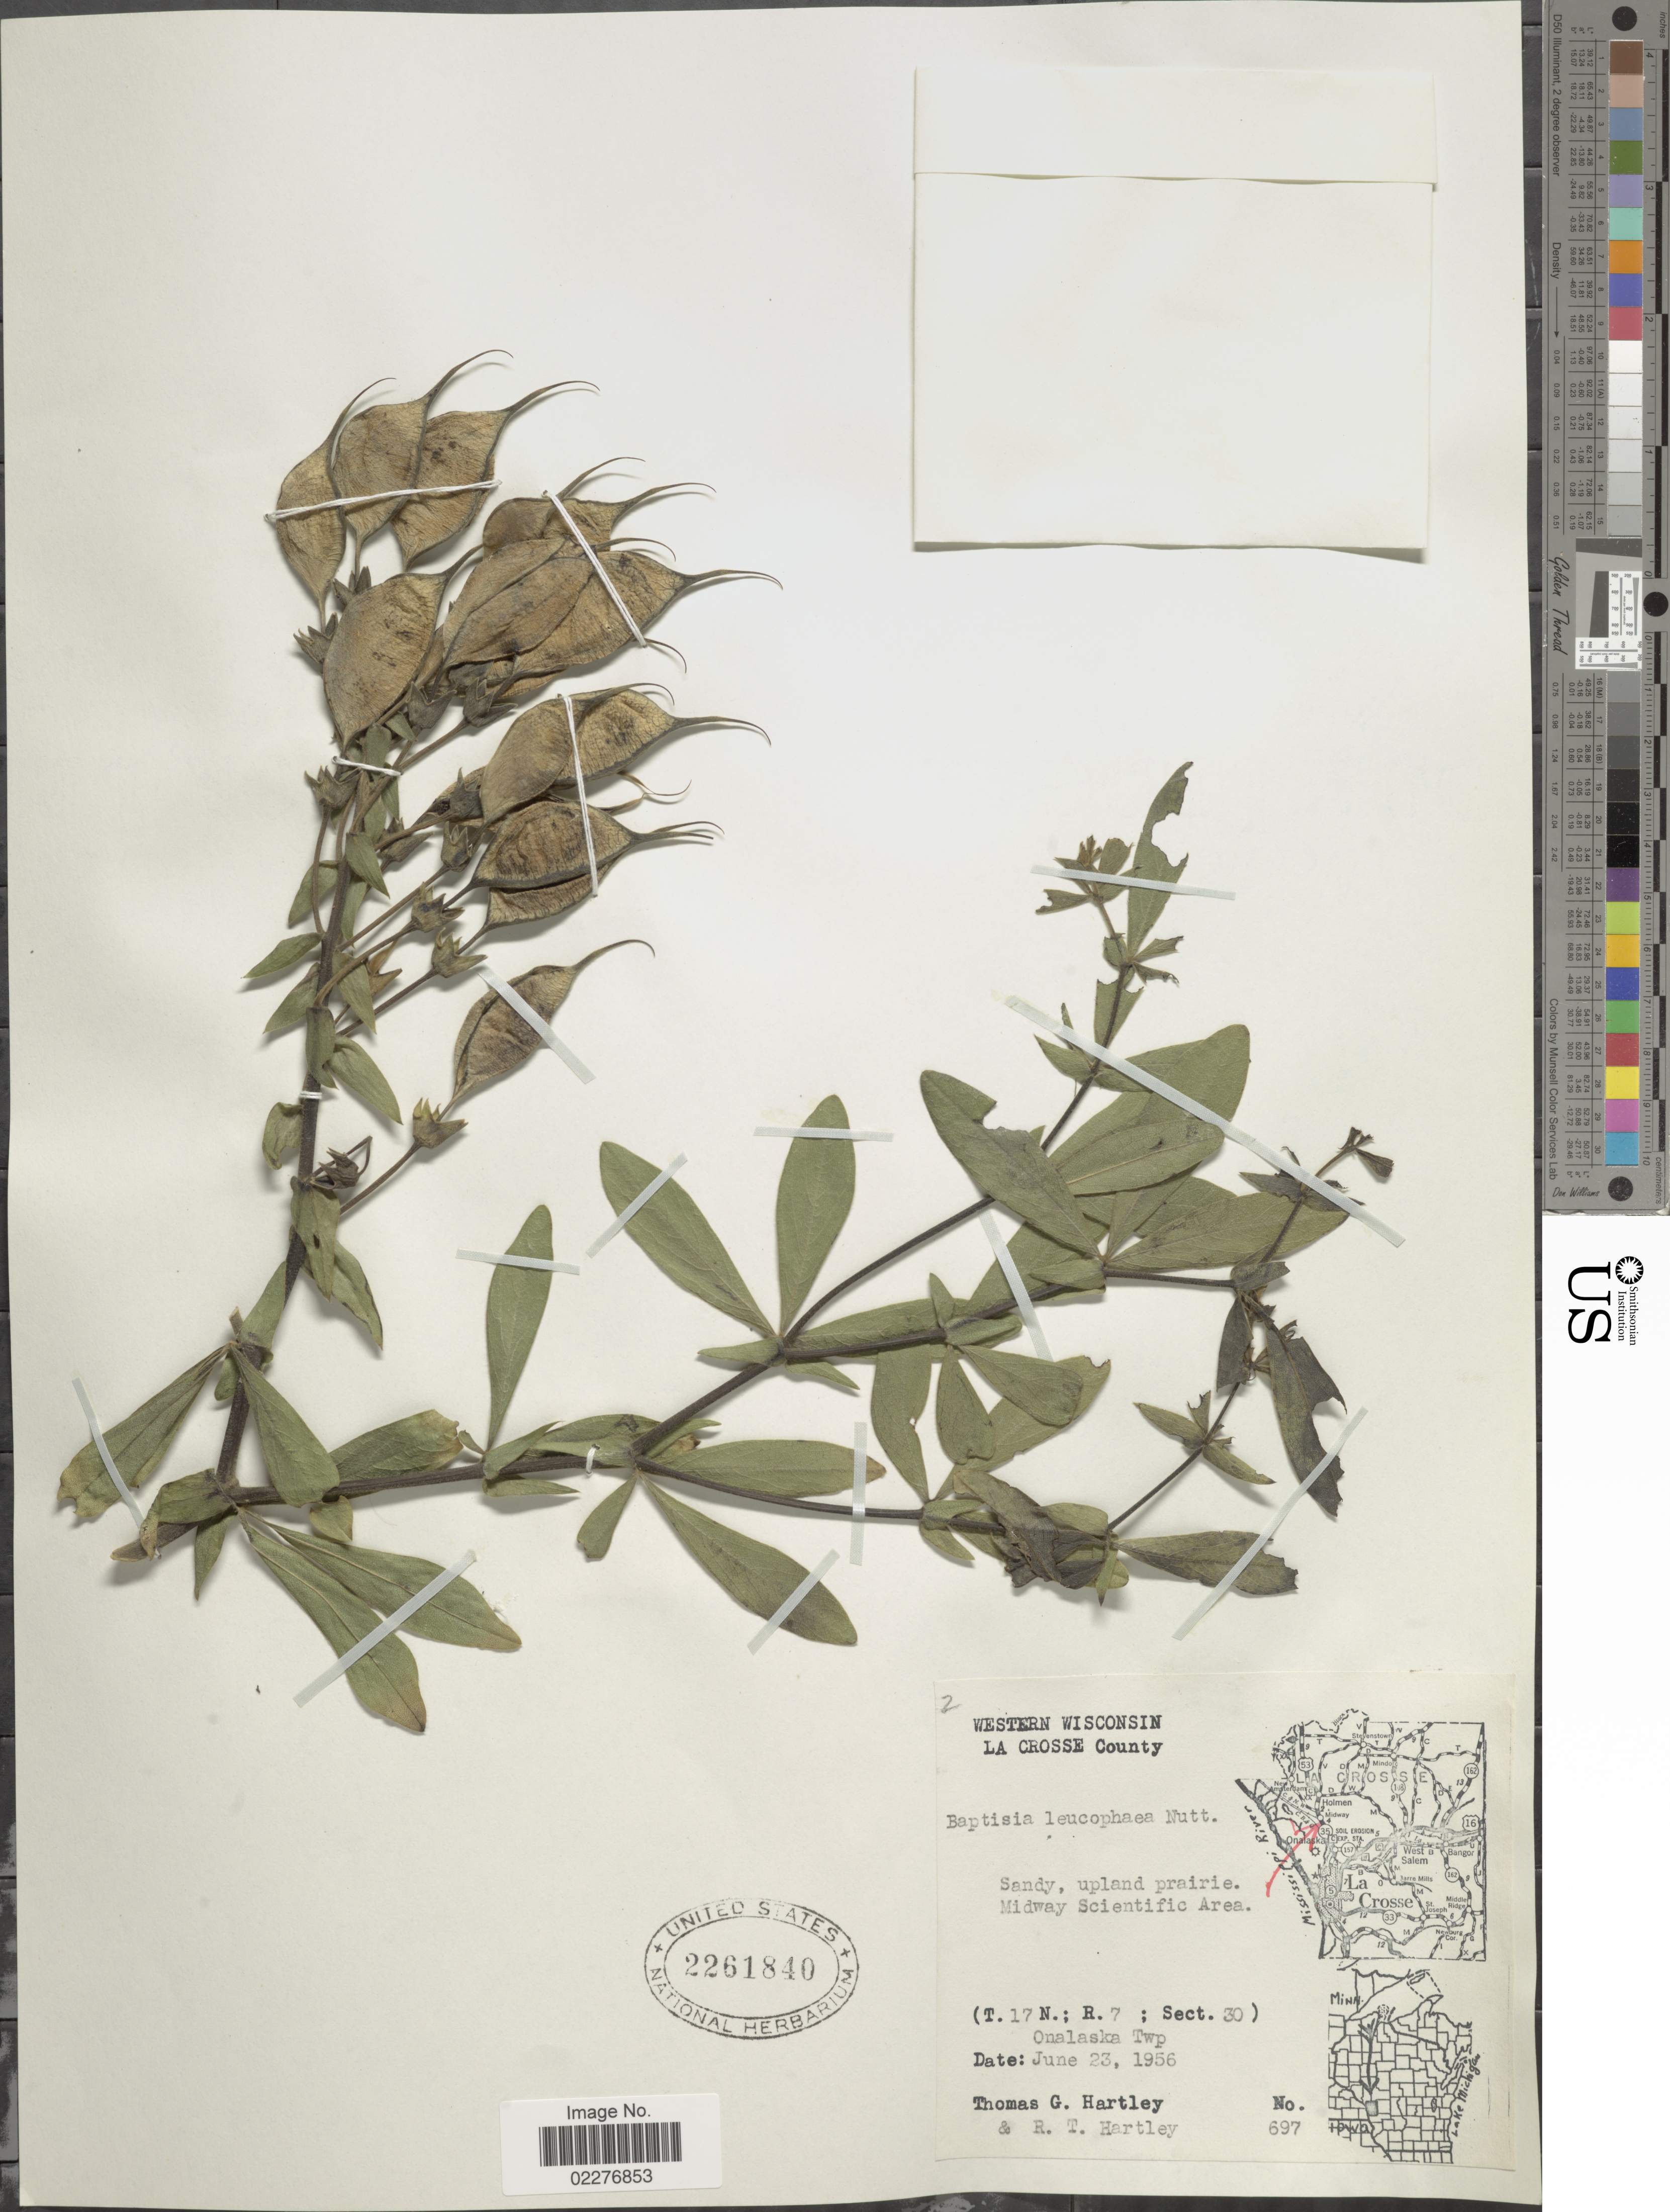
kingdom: Plantae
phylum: Tracheophyta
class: Magnoliopsida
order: Fabales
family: Fabaceae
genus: Baptisia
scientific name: Baptisia leucophaea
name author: Nutt.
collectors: T. G. Hartley & R. T. Hartley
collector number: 697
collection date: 1956-06-23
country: United States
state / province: Wisconsin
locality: La Crosse County, Sandy, upland prairie. Midway Scientific Area (T.17 N.7 ; Sect. 30) Onalaska twp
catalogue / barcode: US 2261840